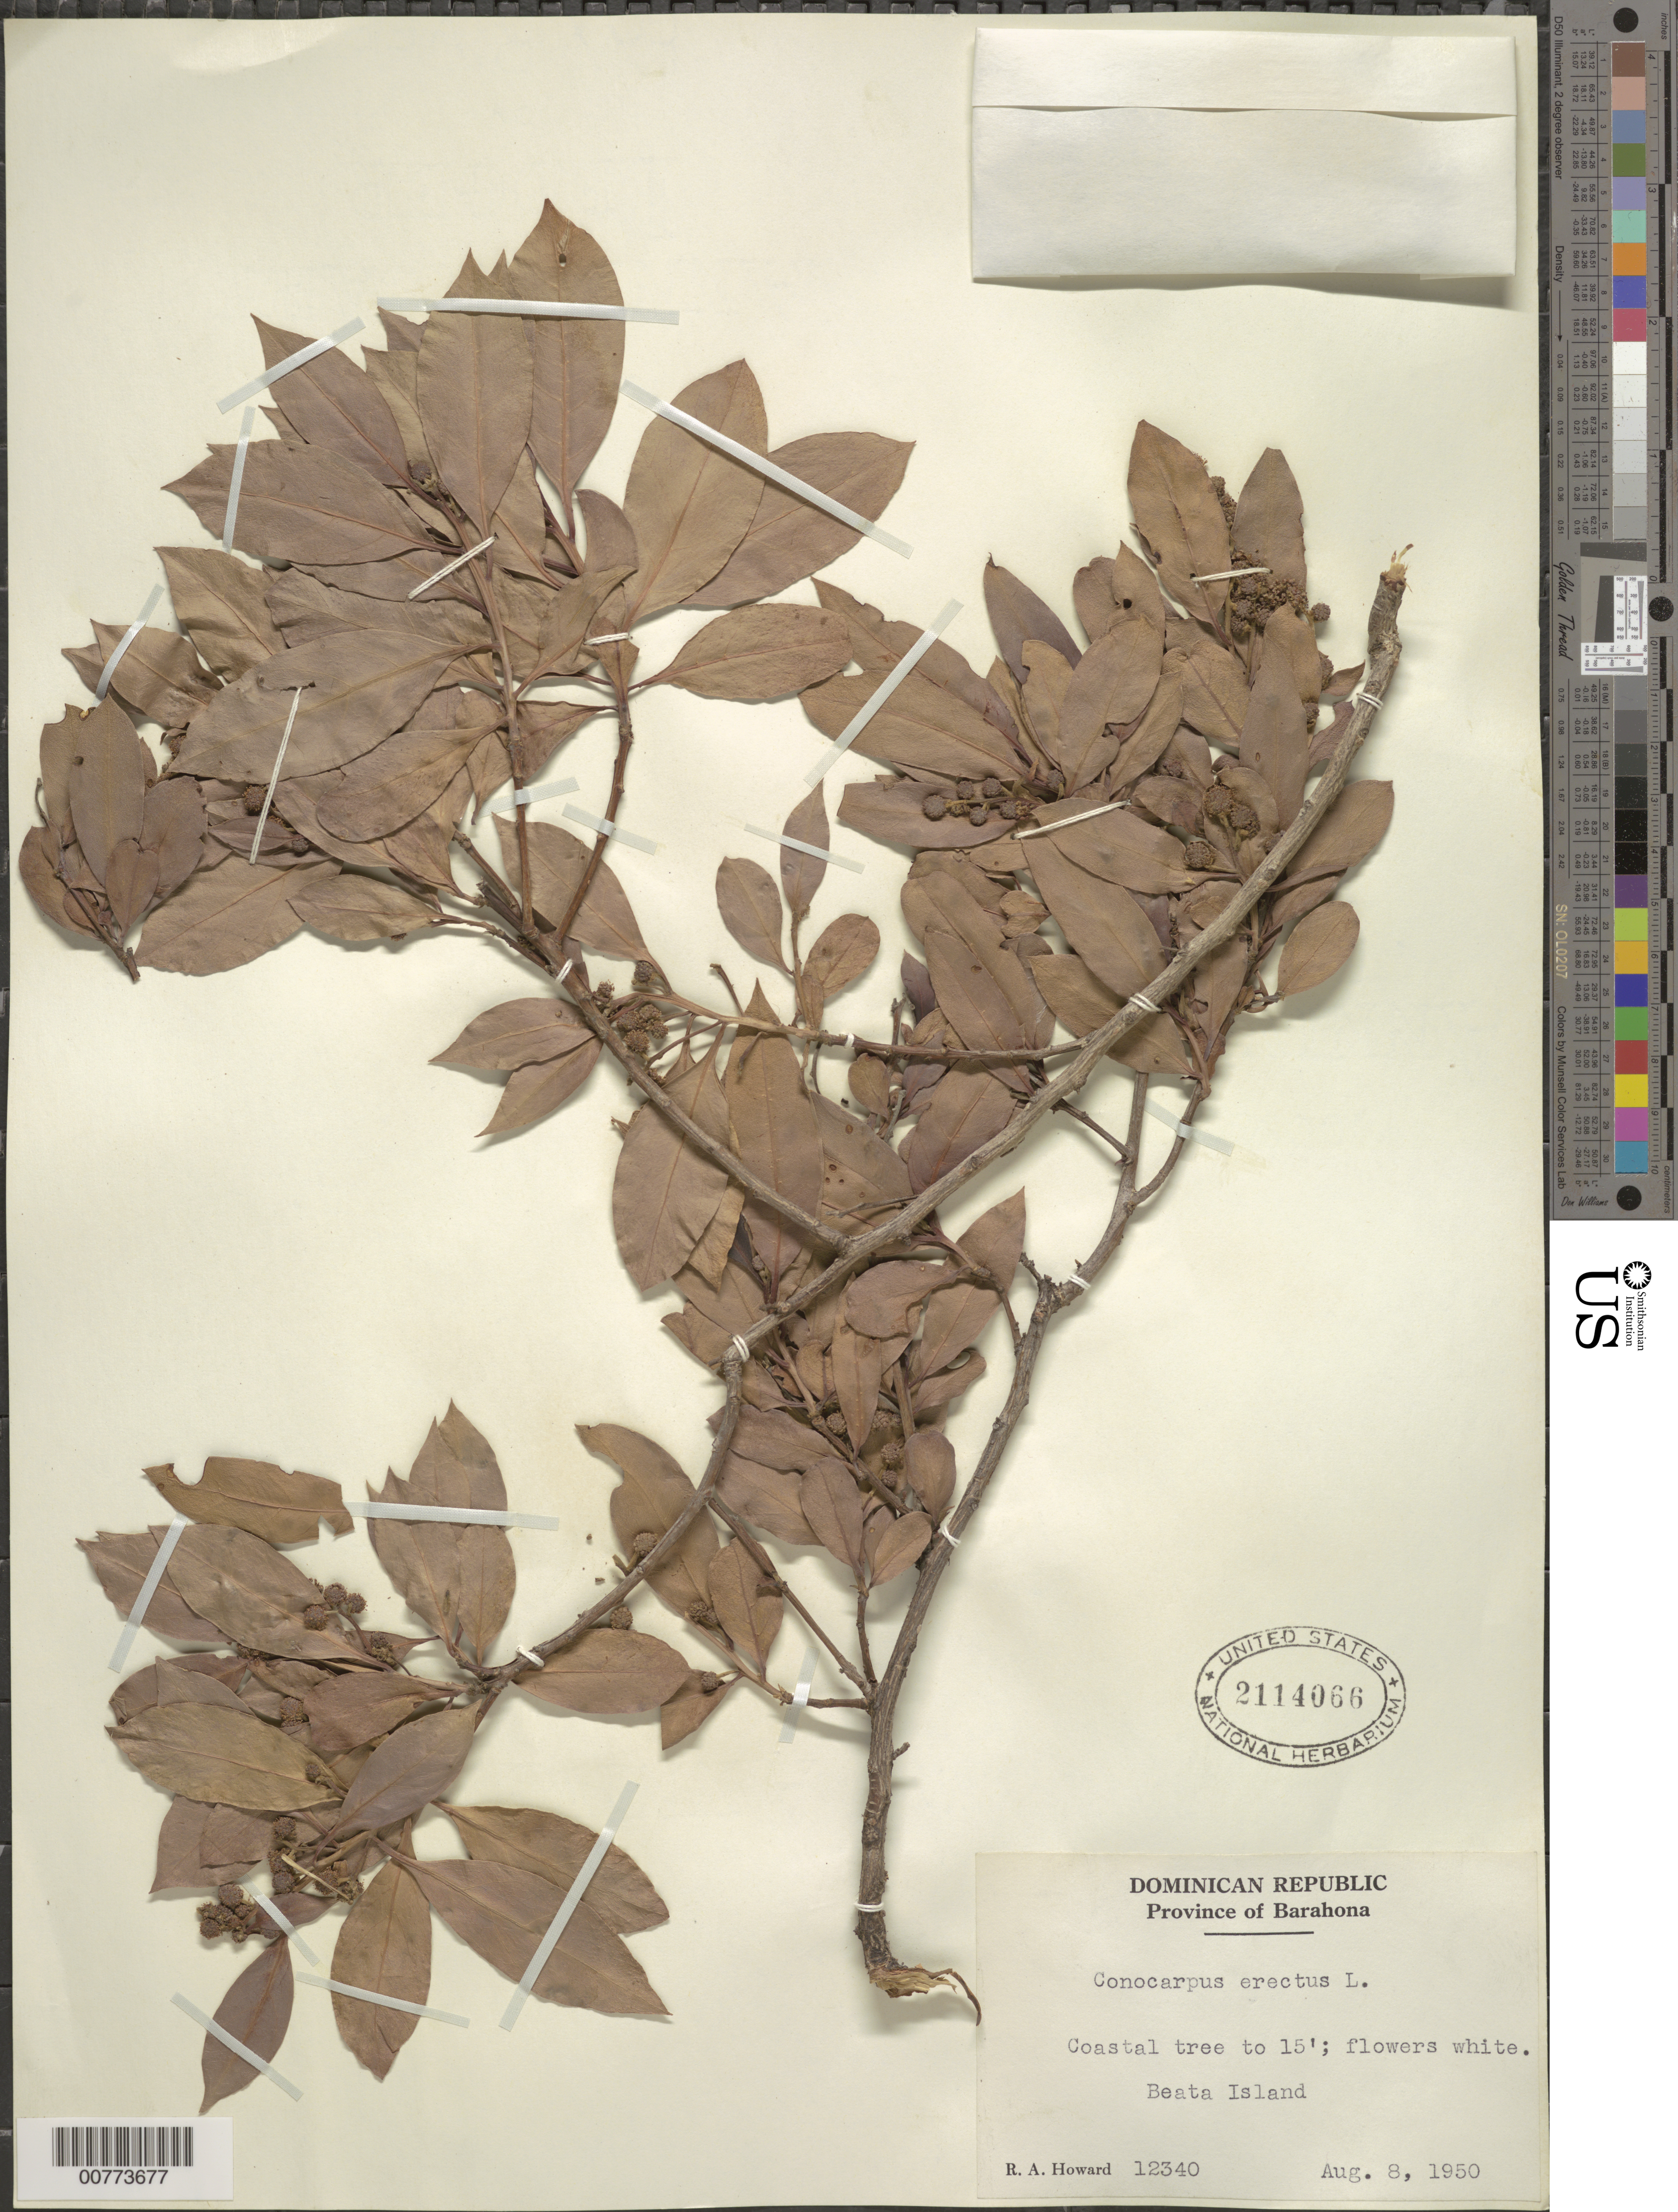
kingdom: Plantae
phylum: Tracheophyta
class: Magnoliopsida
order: Myrtales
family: Combretaceae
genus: Conocarpus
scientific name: Conocarpus erectus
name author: L.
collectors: R. A. Howard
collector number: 12340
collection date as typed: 08 Aug 1950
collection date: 1950-08-08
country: Dominican Republic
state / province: Barahona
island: Hispaniola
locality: Beata Island.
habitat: Coast.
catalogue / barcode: US 2114066